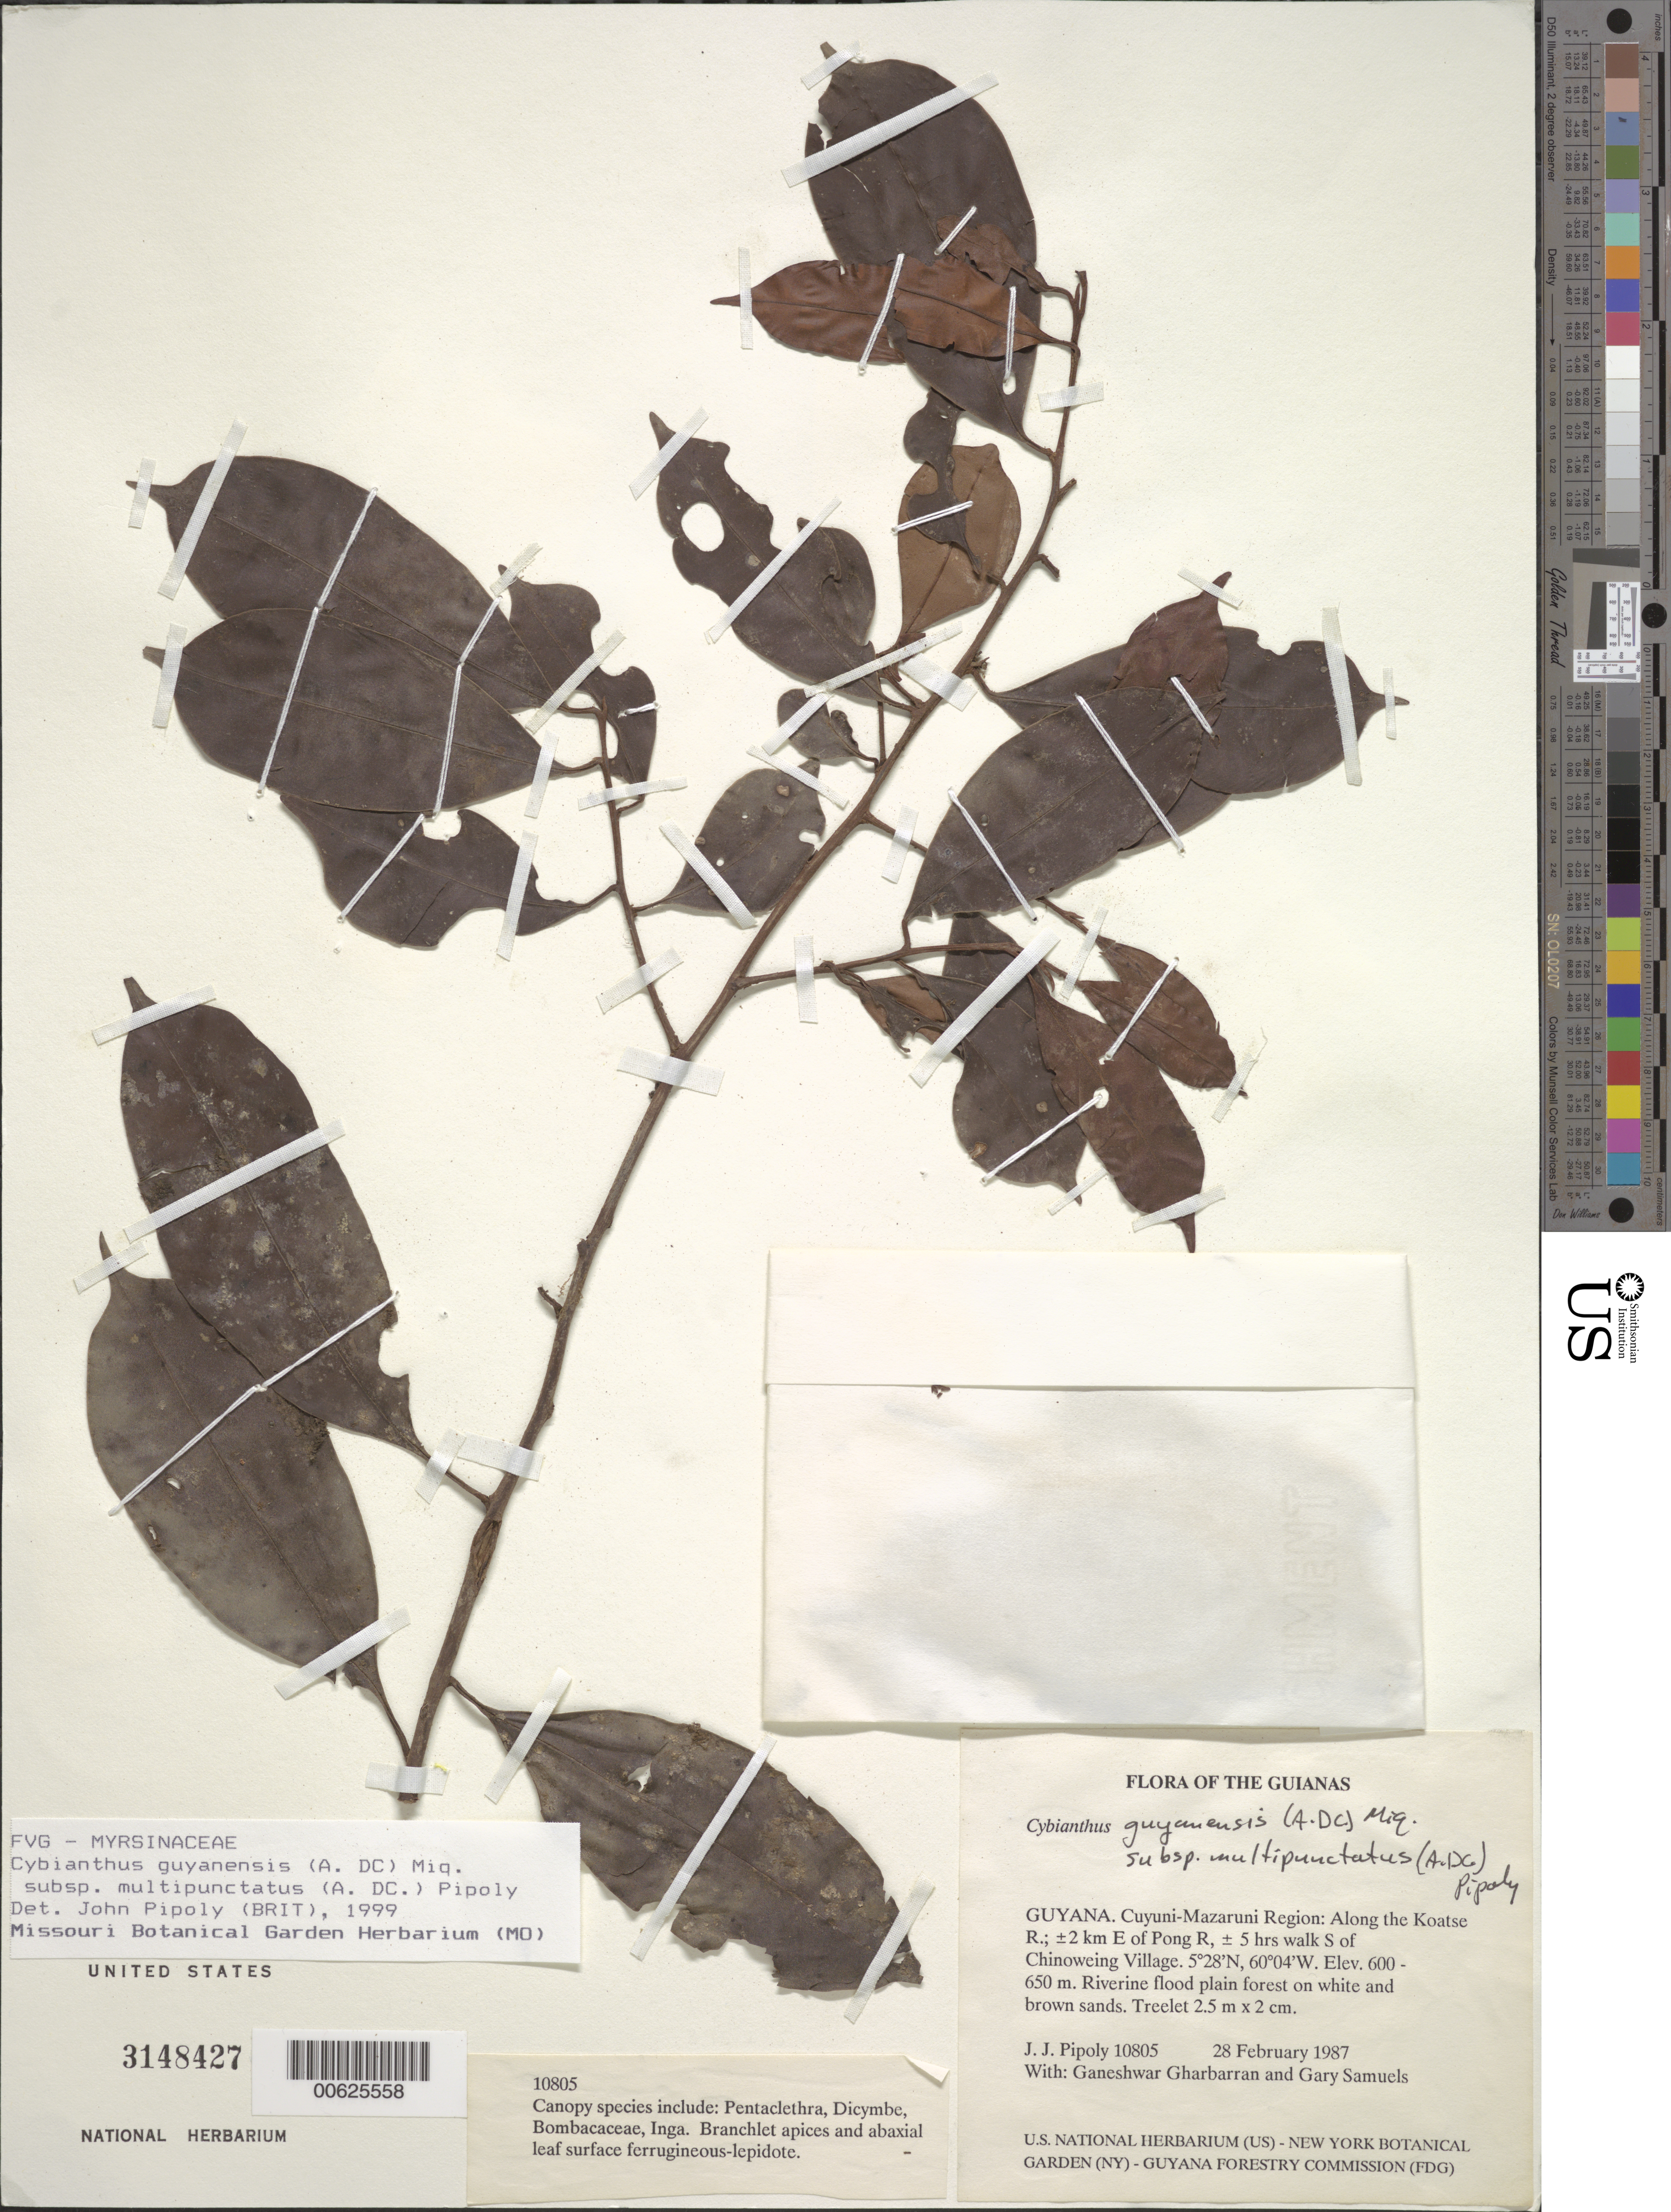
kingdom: Plantae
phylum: Tracheophyta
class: Magnoliopsida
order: Ericales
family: Primulaceae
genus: Cybianthus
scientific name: Cybianthus guyanensis subsp. multipunctatus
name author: (A. DC.) Pipoly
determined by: Pipoly, J. J., III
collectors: J. J. Pipoly, G. Gharbarran & G. Samuels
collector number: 10805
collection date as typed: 28 February 1987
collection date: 1987-02-28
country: Guyana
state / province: Cuyuni-Mazaruni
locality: Along the Koatse R.; ±2 km E of Pong R, ± 5 hrs walk S of Chinoweing Village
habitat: Riverine flood plain forest on white and brown sands; canopy spp. include Pentaclethra, Dicymbe, Bombacaceae, Inga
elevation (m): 600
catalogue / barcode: US 3148427